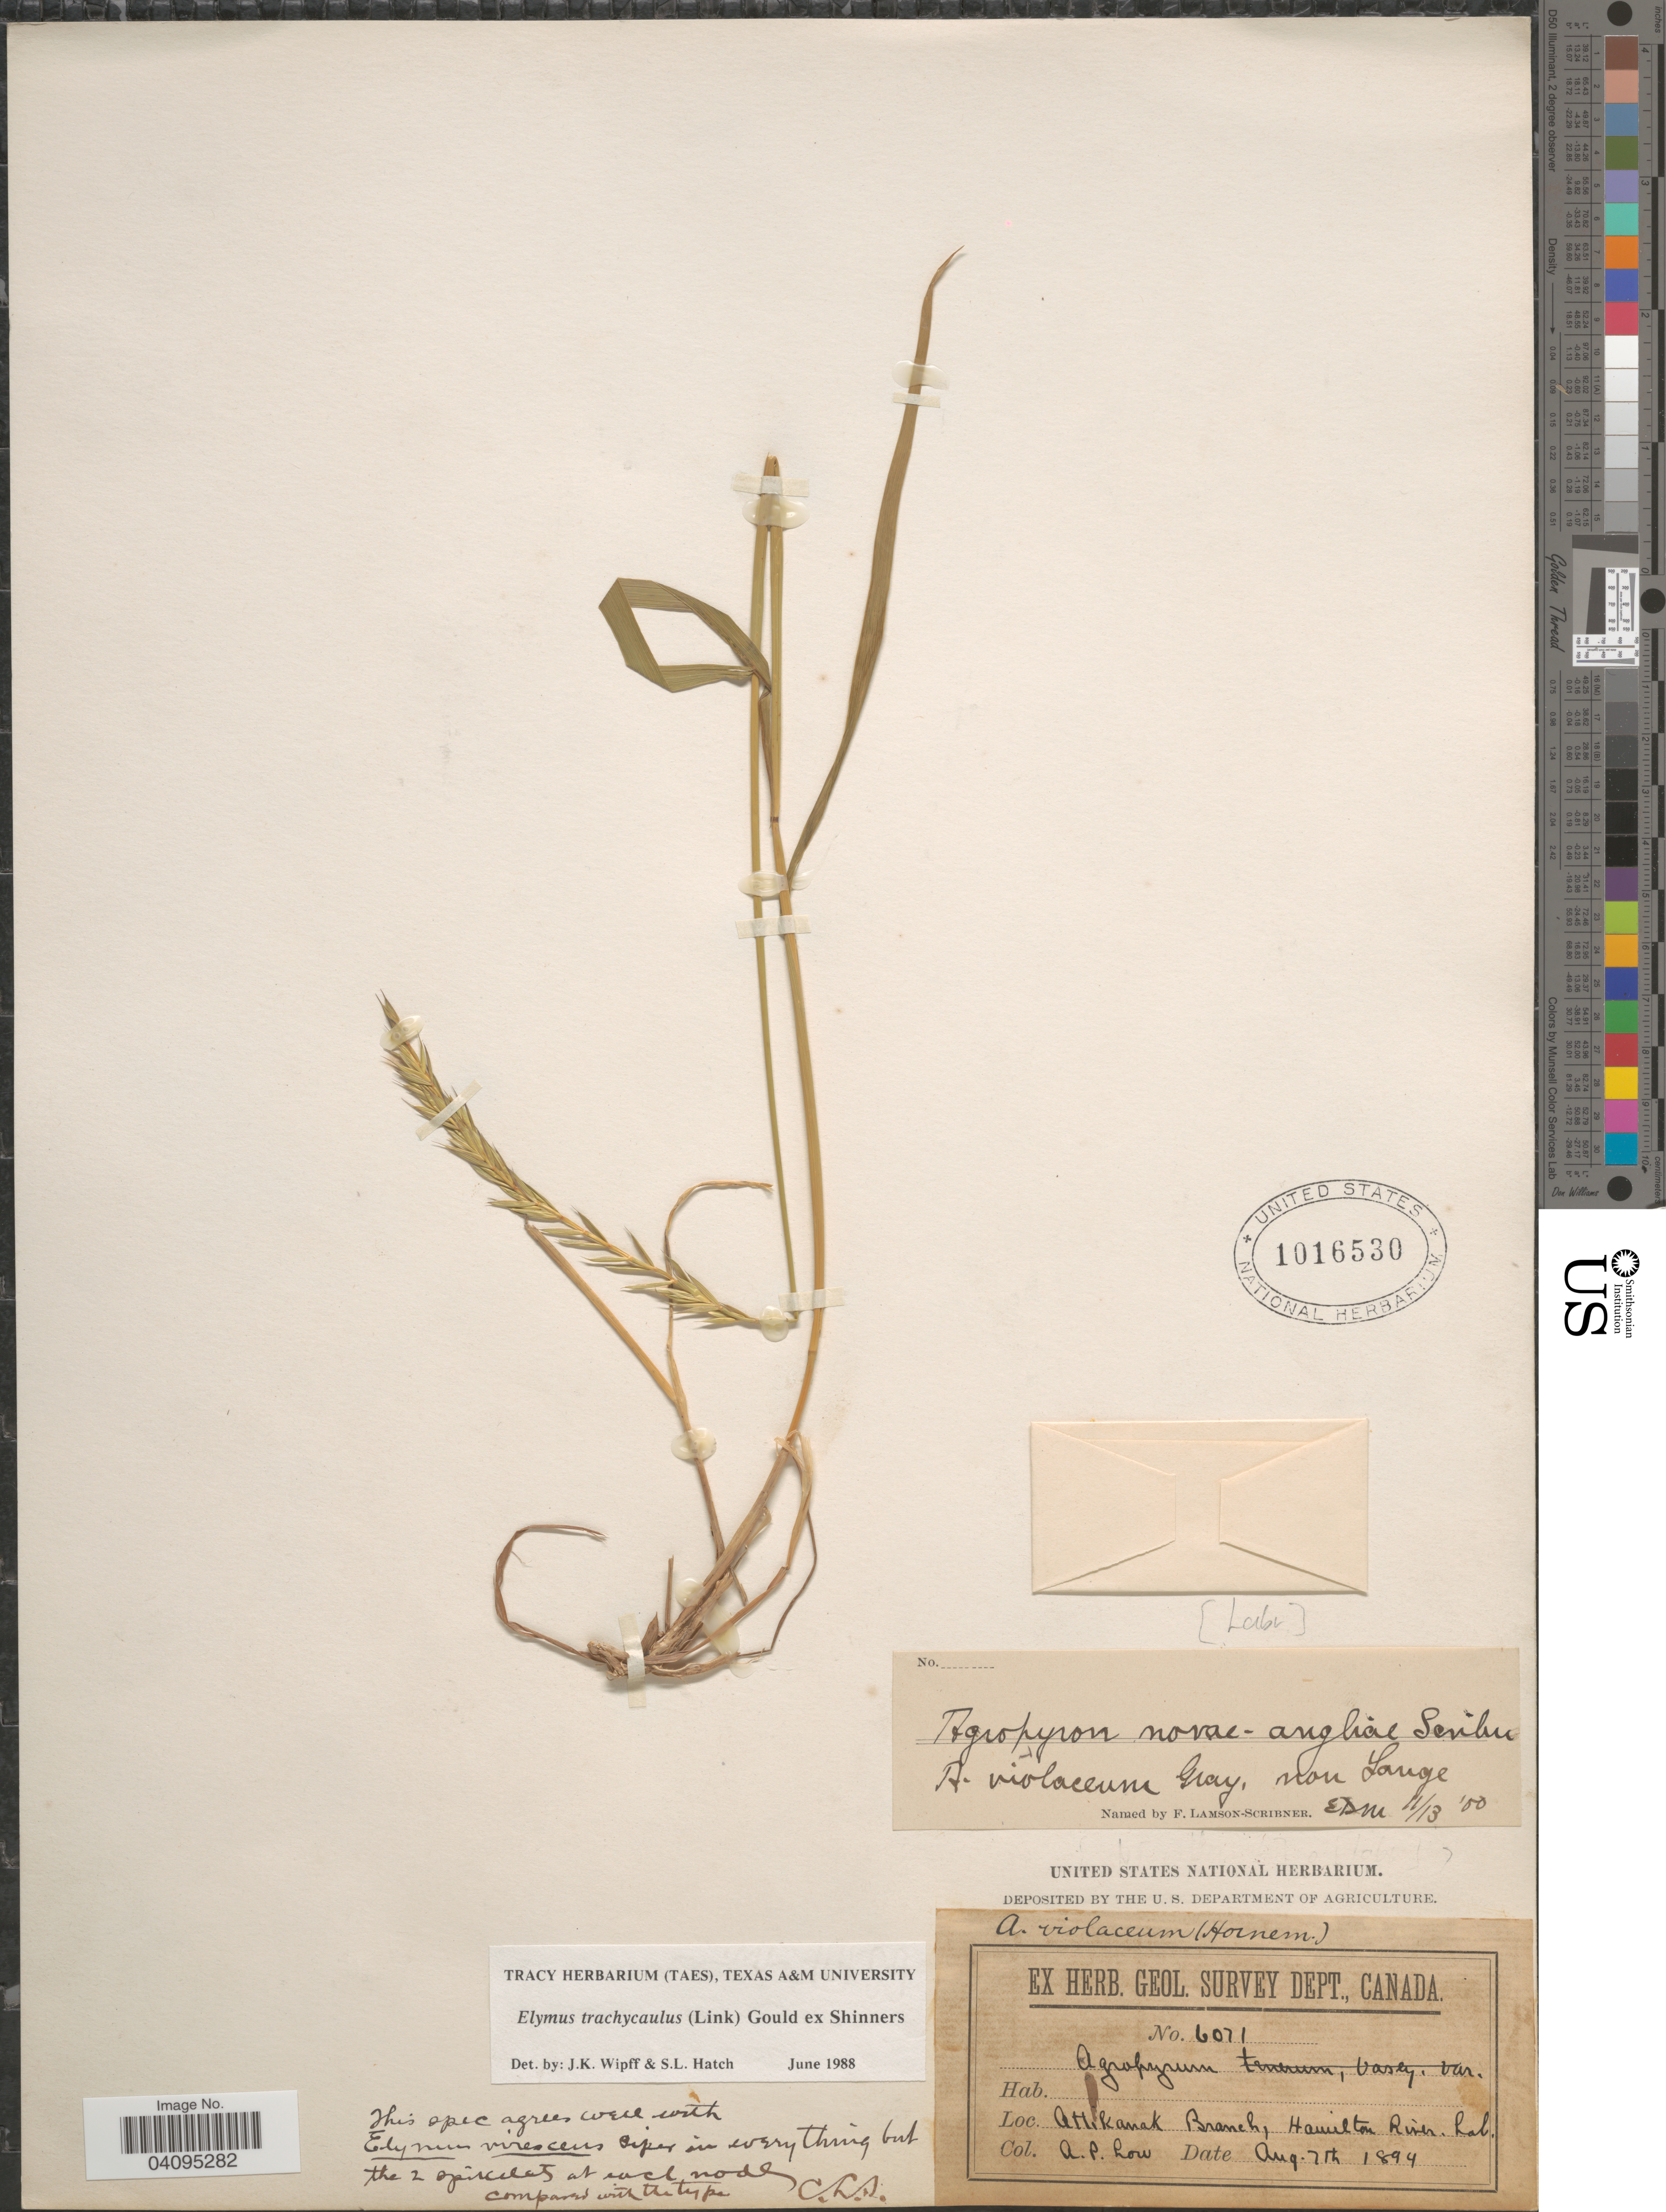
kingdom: Plantae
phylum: Tracheophyta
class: Liliopsida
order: Poales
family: Poaceae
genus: Elymus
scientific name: Elymus trachycaulus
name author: (Link) Gould ex Shinners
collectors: A. Low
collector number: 6071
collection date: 1894-08-07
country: Canada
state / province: Newfoundland and Labrador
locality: Geol. Survey Dept., Canada. Attikanak Branch, Hamilton River, Lab.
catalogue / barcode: US 1016530